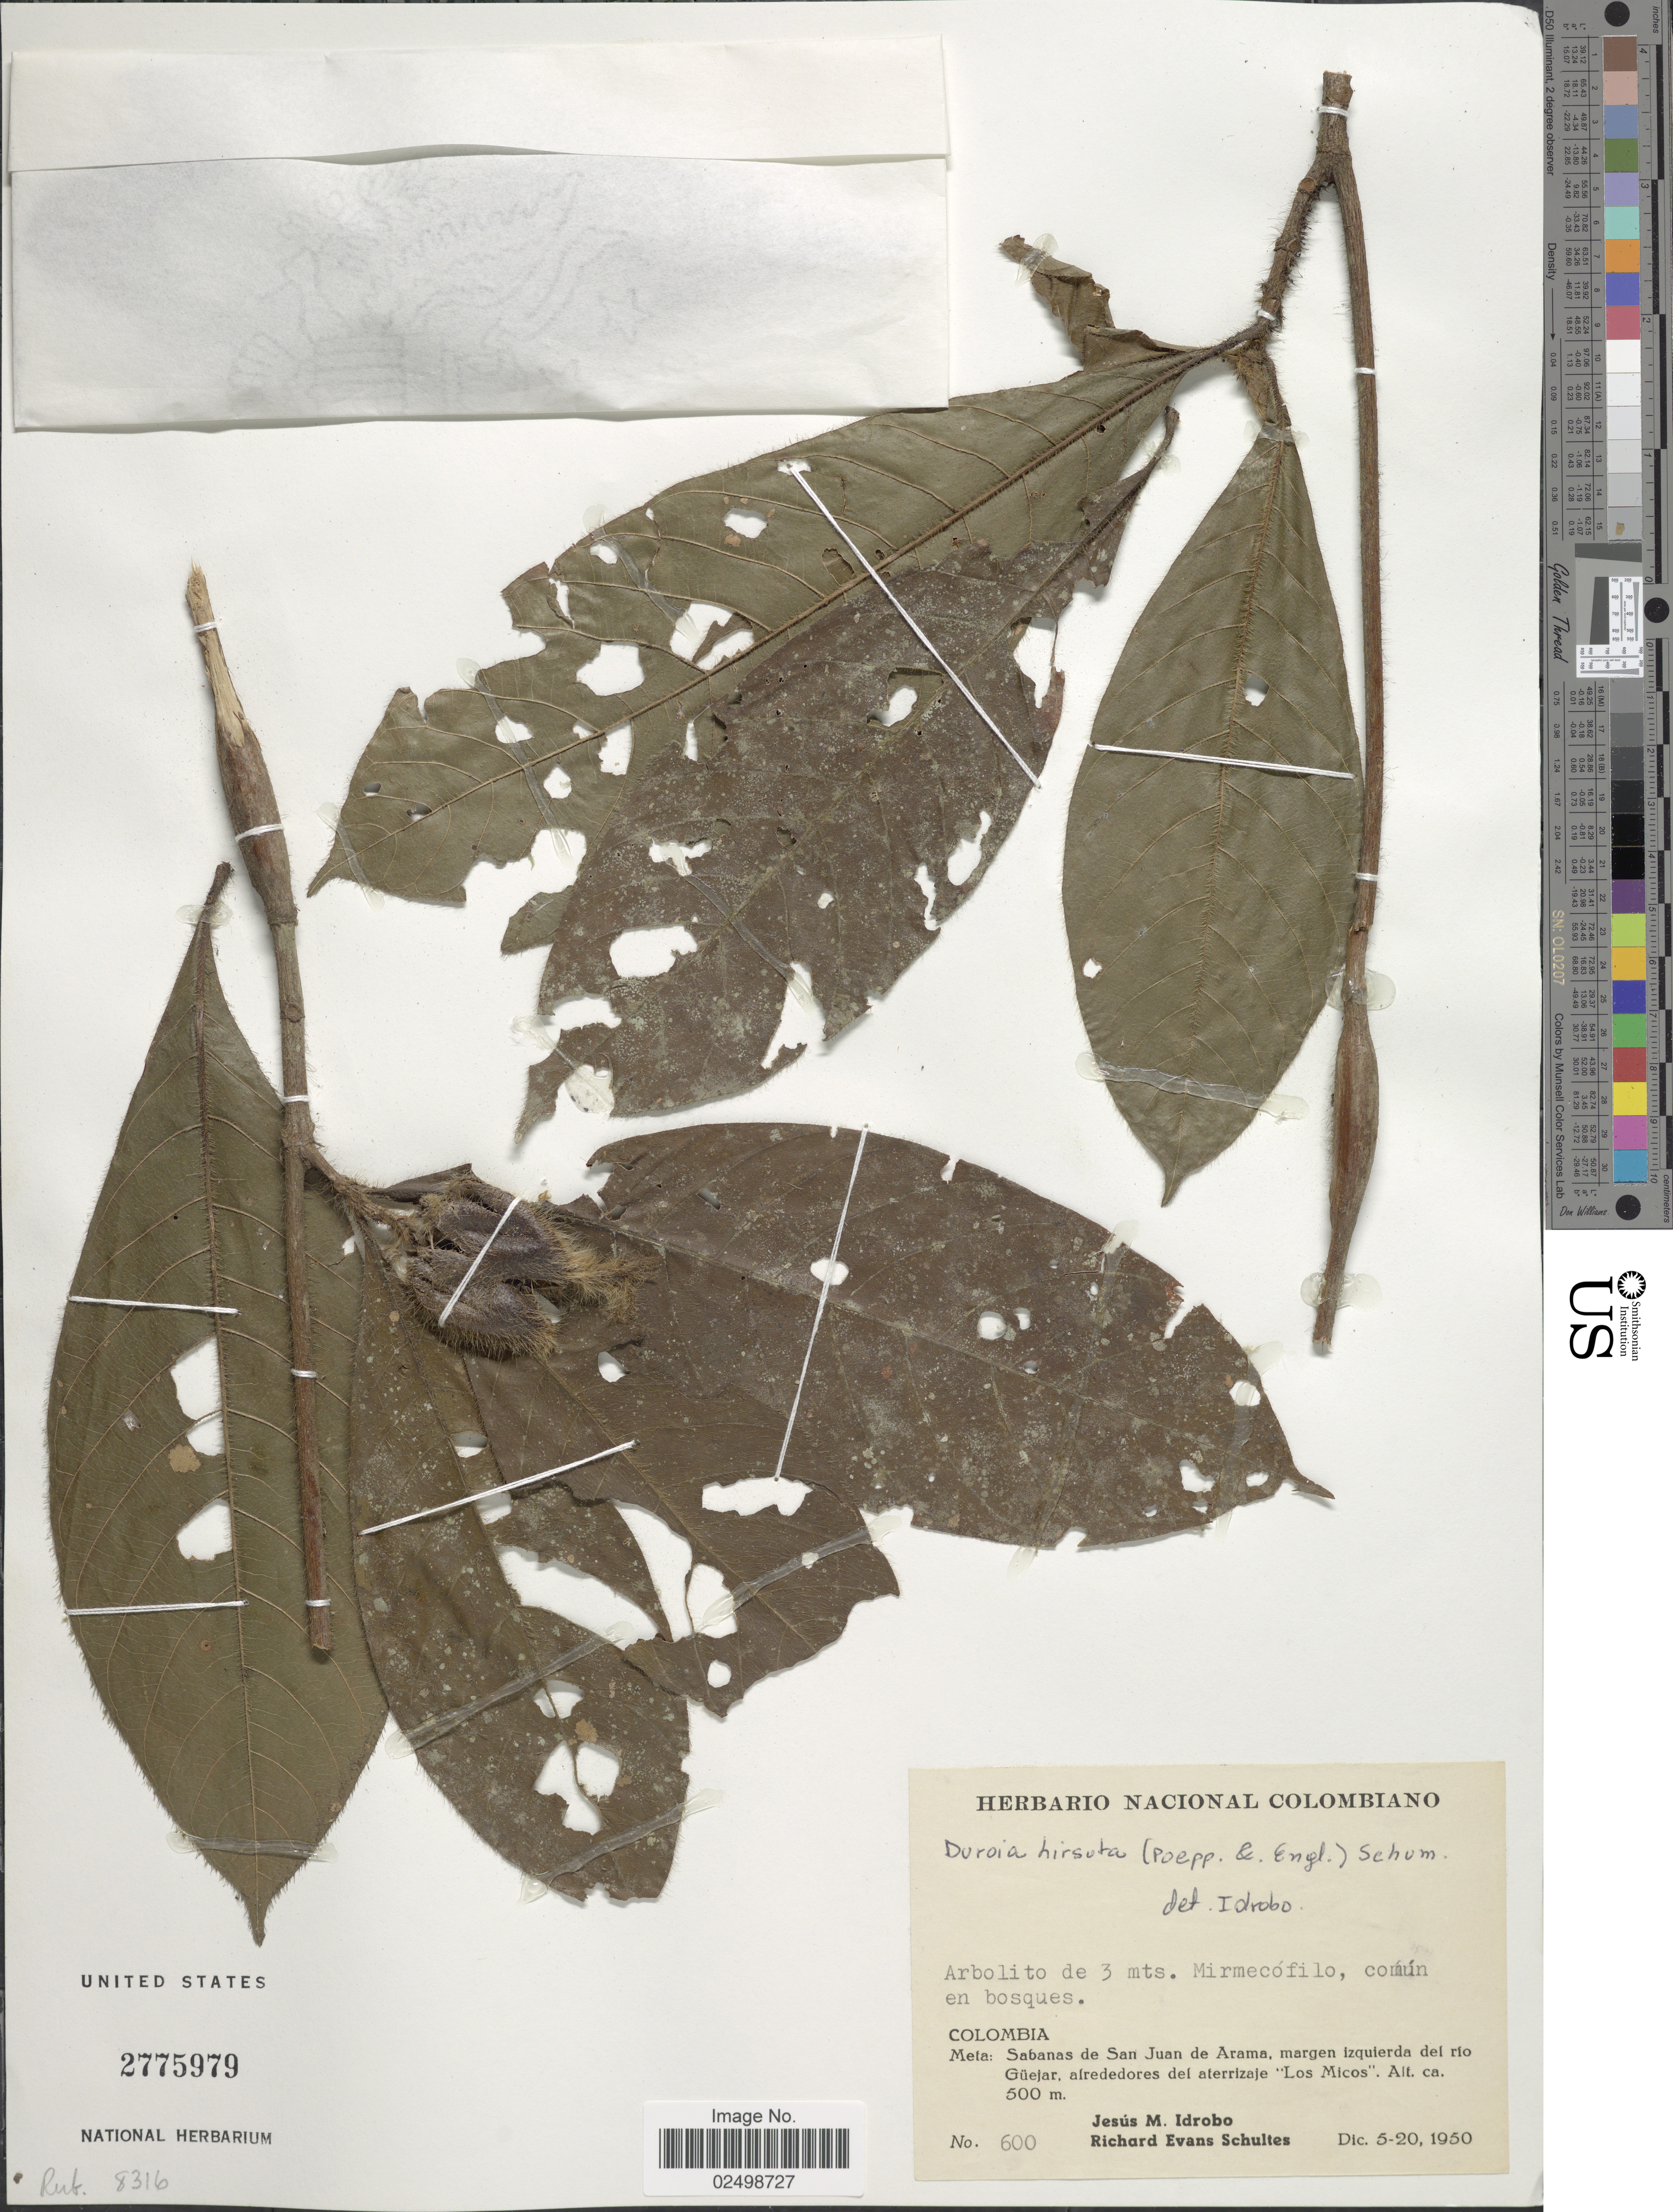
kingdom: Plantae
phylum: Tracheophyta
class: Magnoliopsida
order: Gentianales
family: Rubiaceae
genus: Duroia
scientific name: Duroia hirsuta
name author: (Poepp.) K. Schum.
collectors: J. M. Idrobo & R. E. Schultes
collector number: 600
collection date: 1950-12-05/1950-12-20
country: Colombia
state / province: Meta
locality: Sabanas de San Juan de Arama, margen izquierda del rio Guejar, alrededores del aterrizaje "Los Micos".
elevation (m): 500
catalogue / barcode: US 2775979